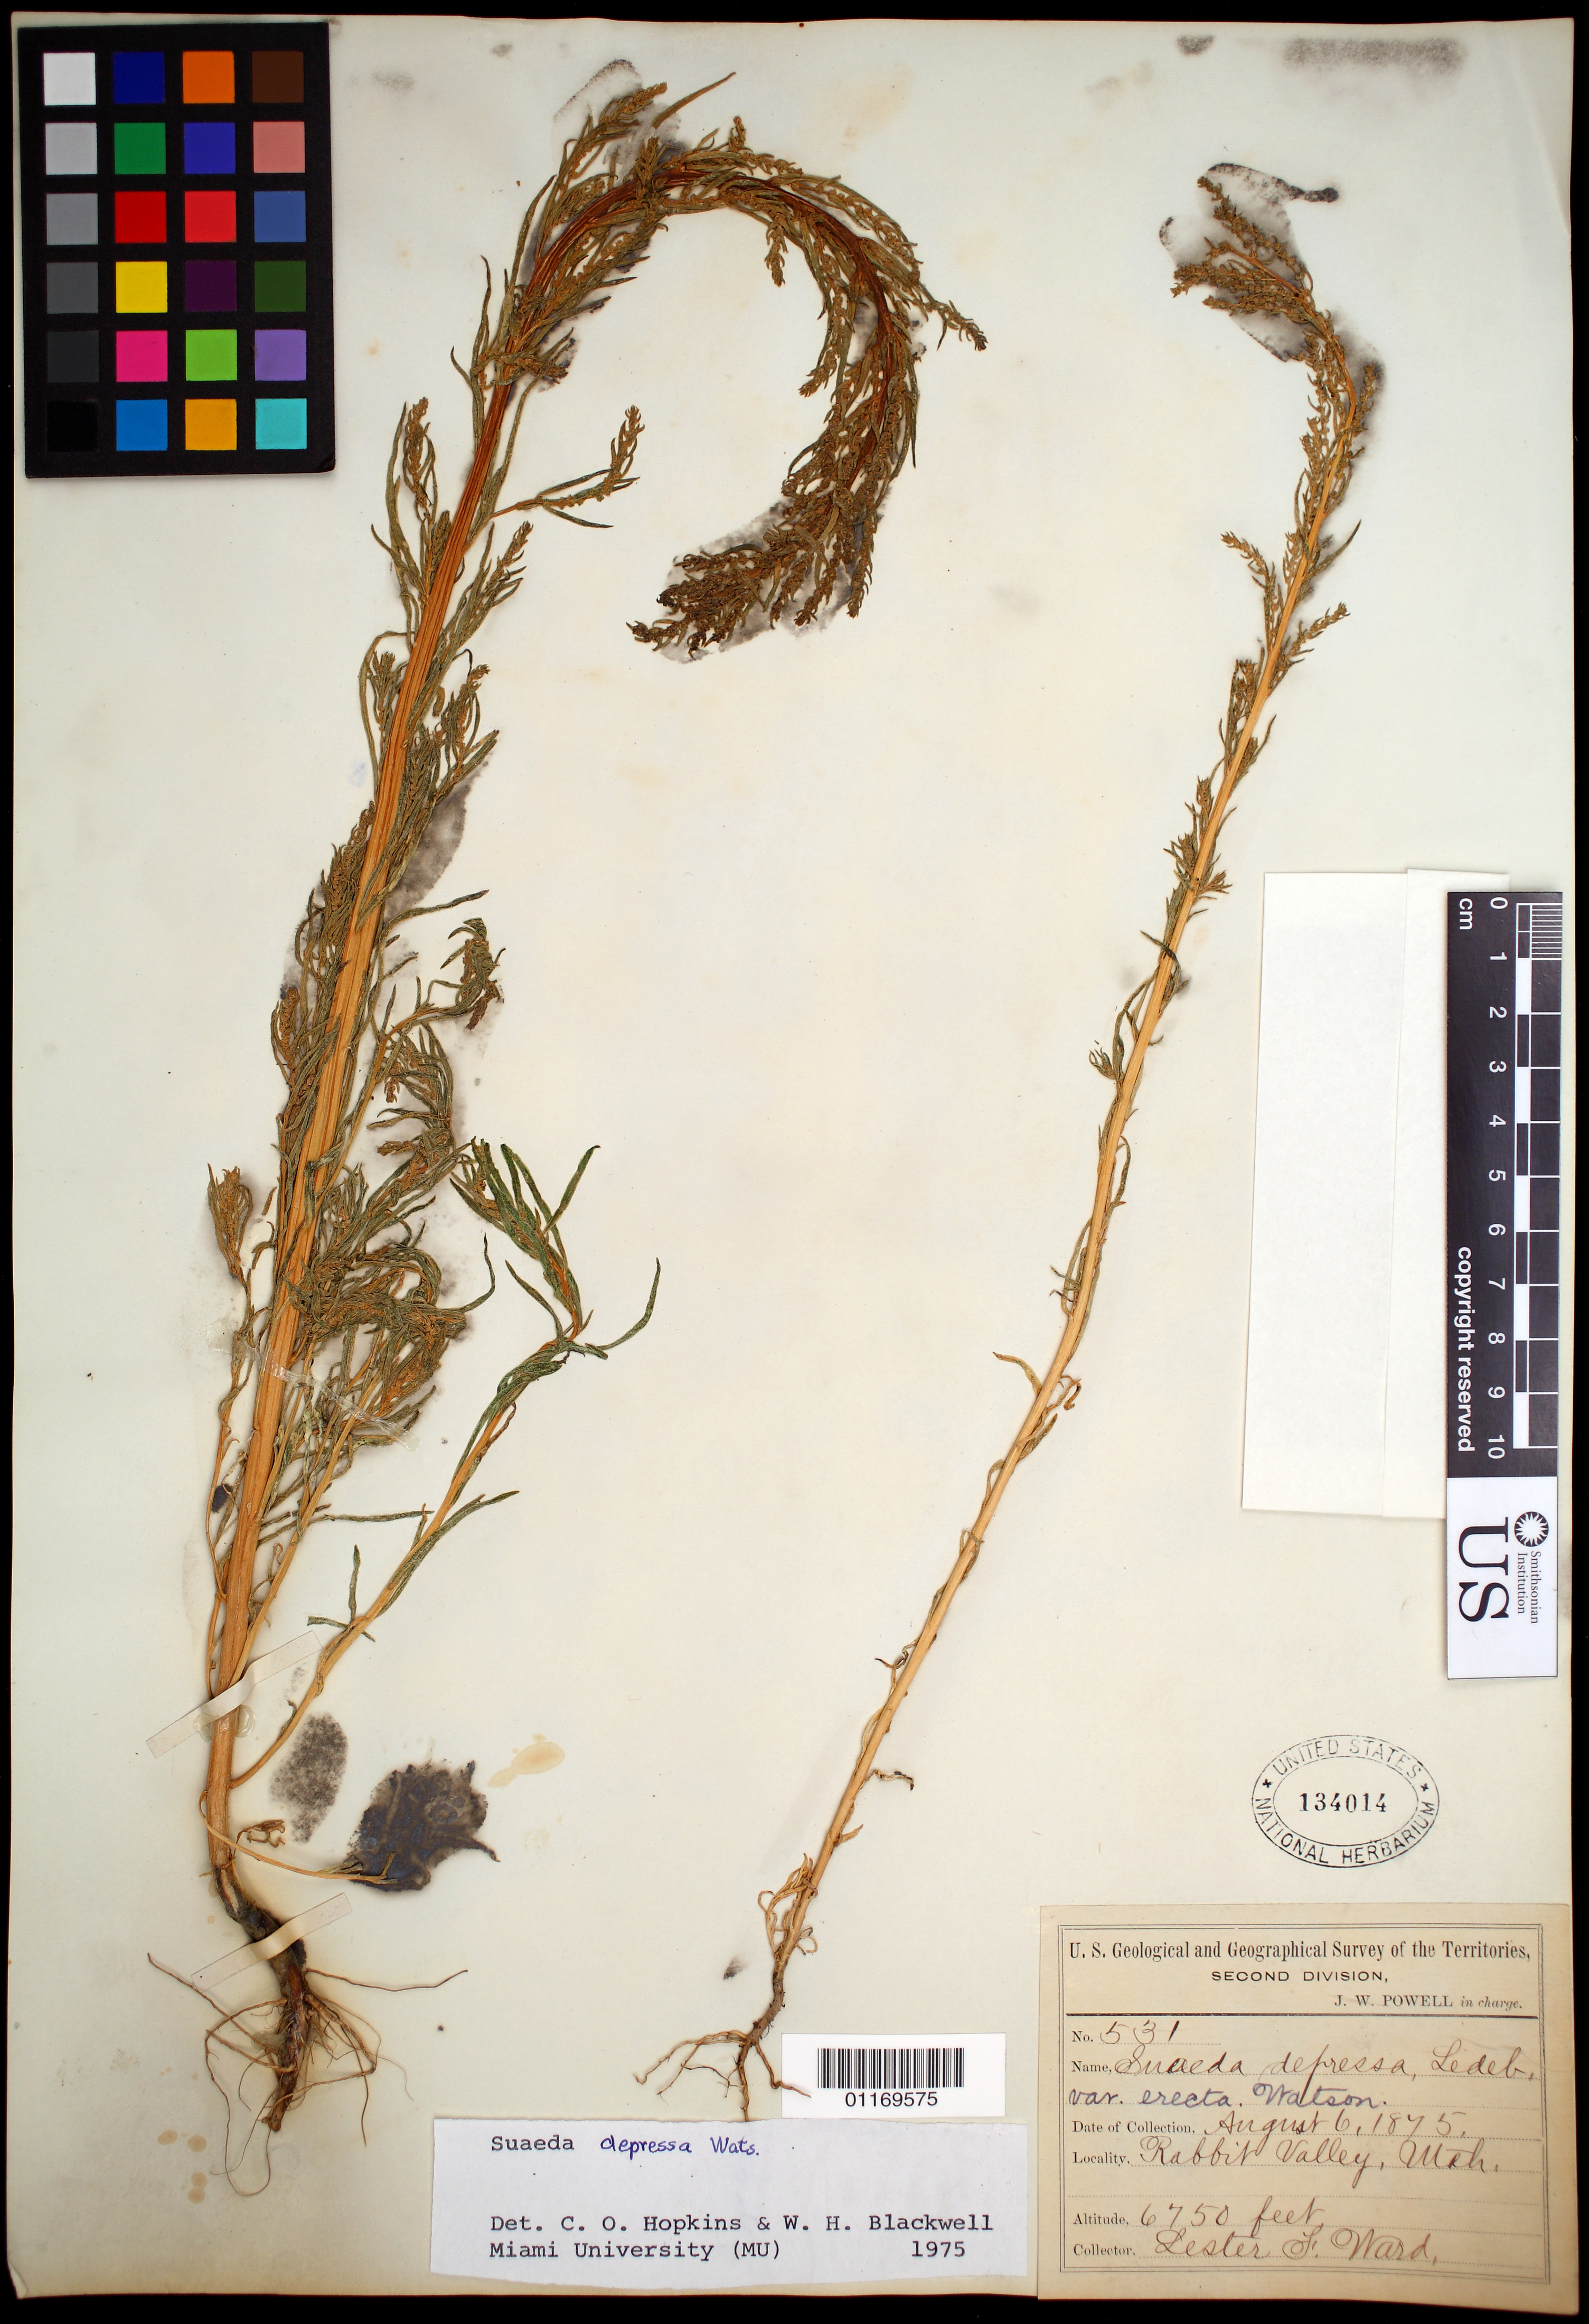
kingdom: Plantae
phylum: Tracheophyta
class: Magnoliopsida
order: Caryophyllales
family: Amaranthaceae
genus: Suaeda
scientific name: Suaeda depressa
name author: (Pursh) S. Watson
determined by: Hopkins, C. O.; Blackwell, W. H.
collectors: L. F. Ward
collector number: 531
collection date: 1875-08-06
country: United States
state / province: Utah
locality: Rabbit Valley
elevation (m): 2057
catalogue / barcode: US 134014